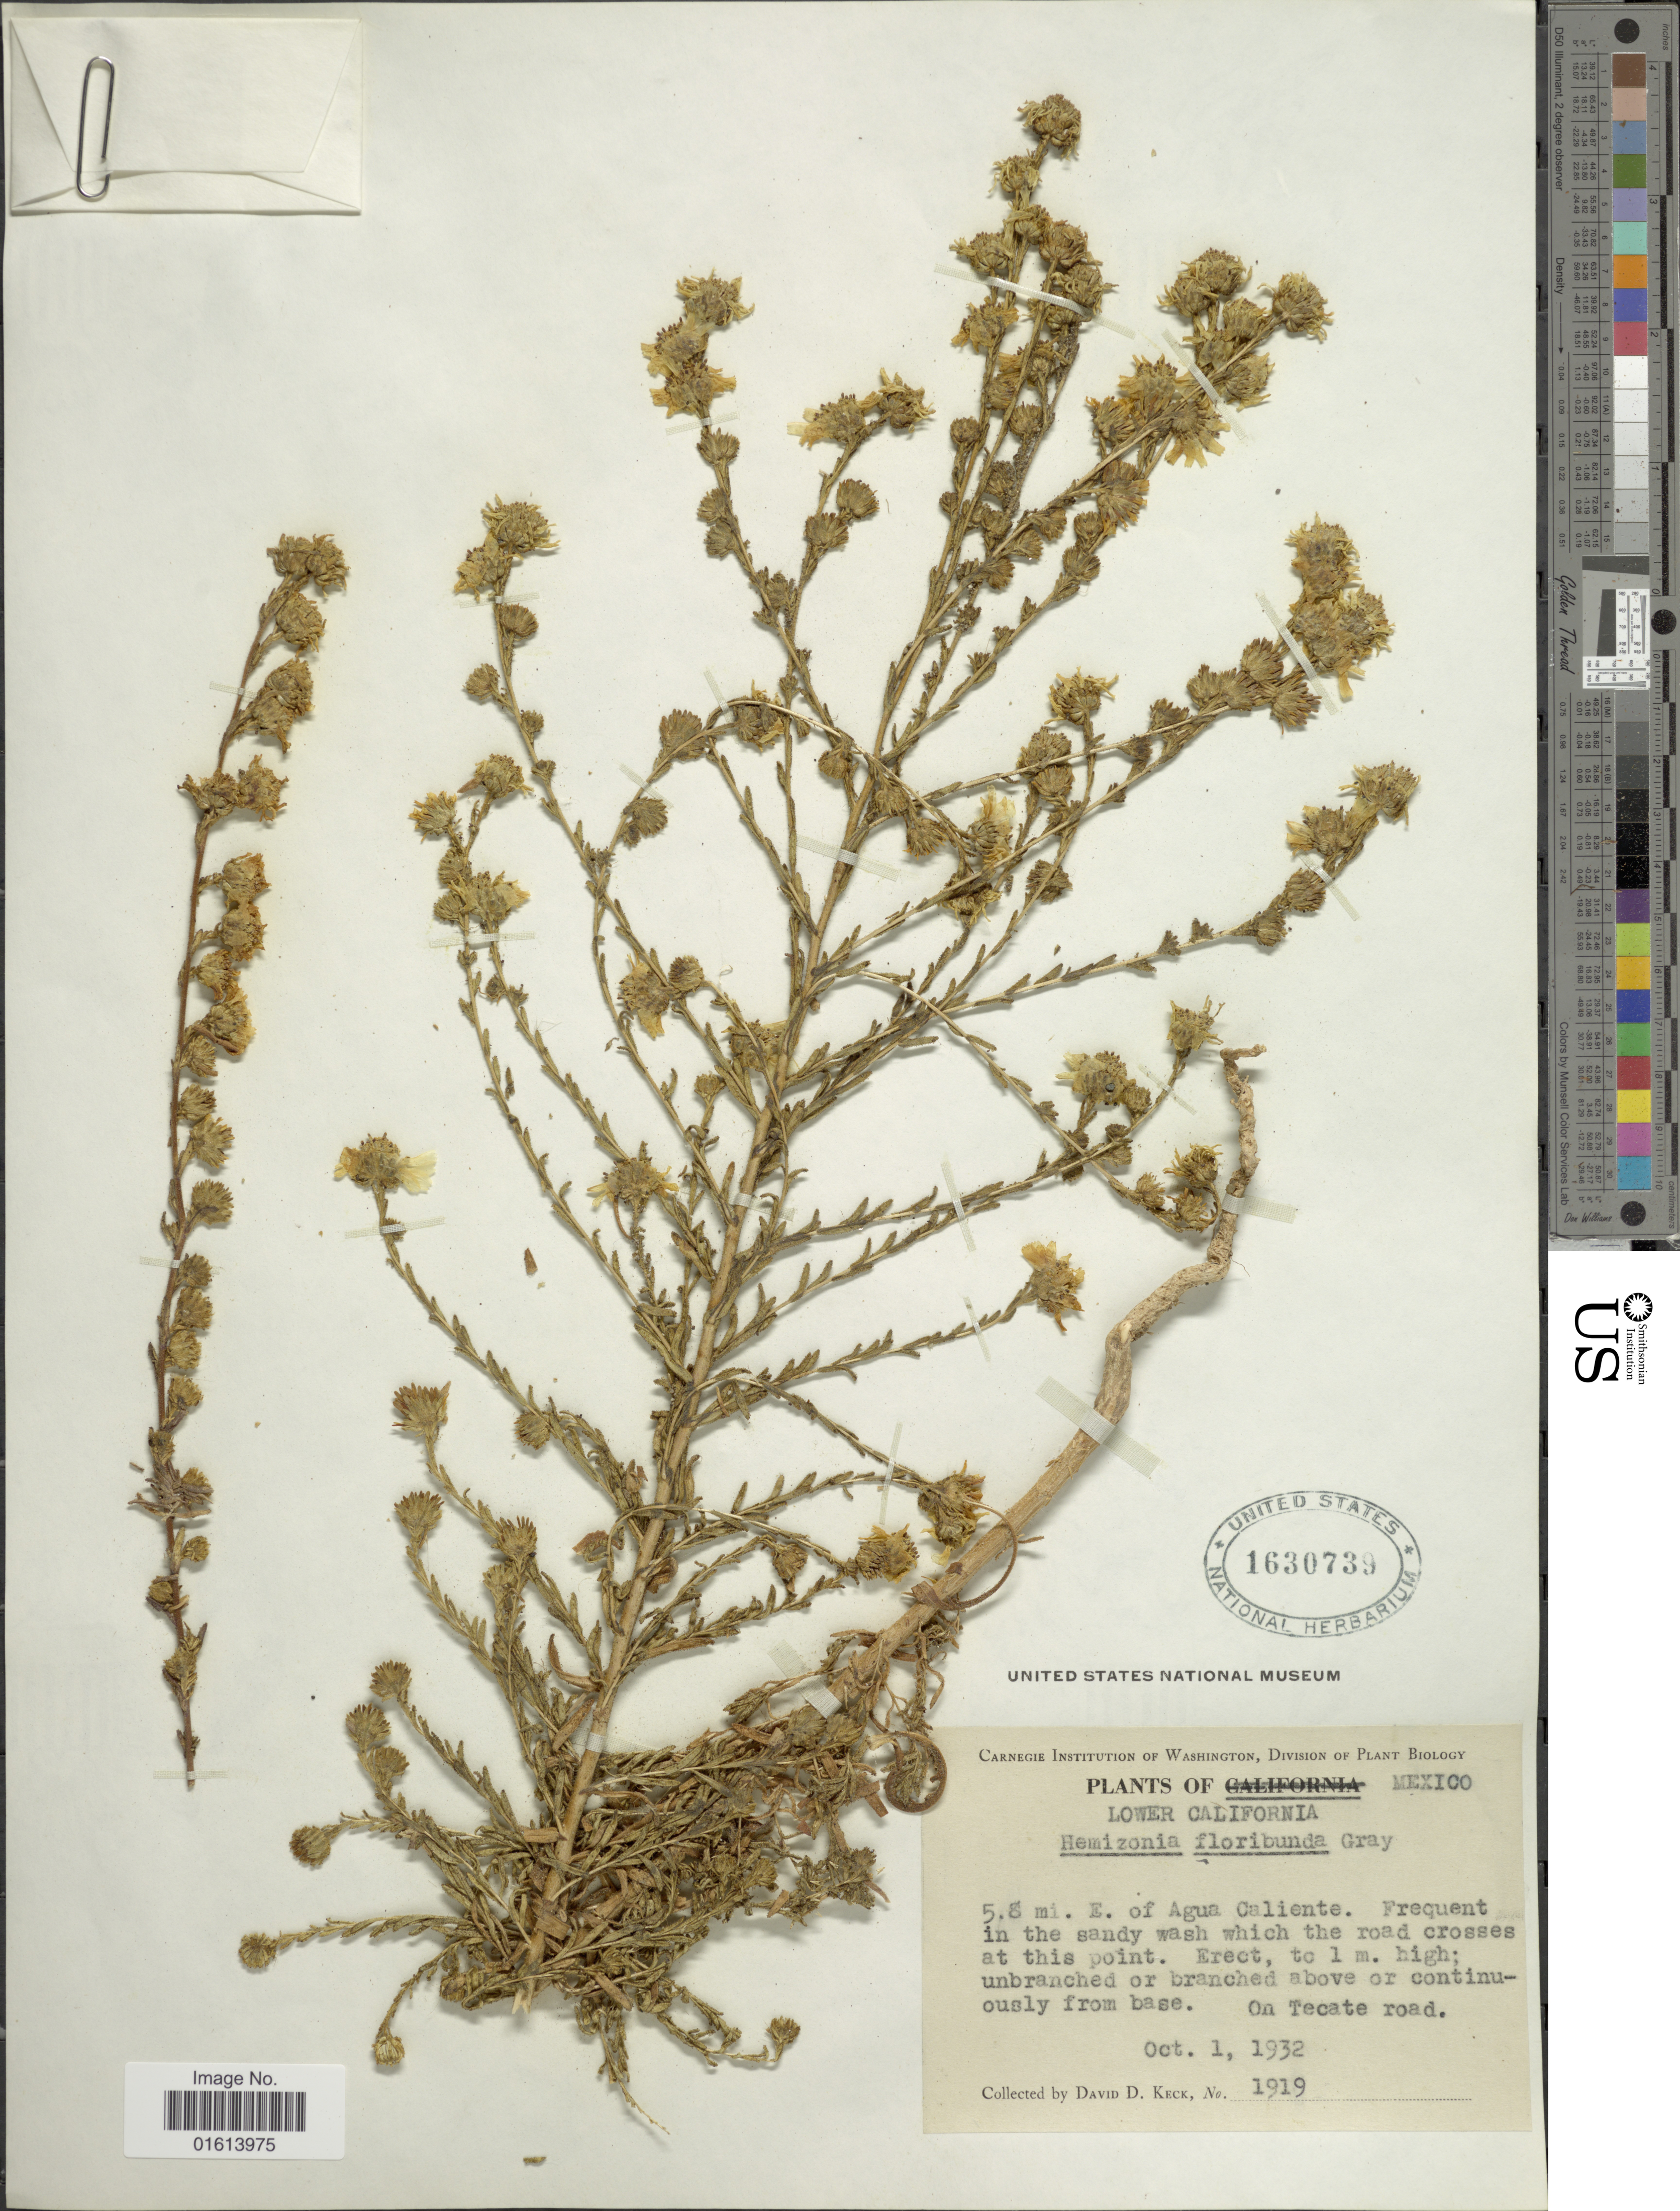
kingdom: Plantae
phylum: Tracheophyta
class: Magnoliopsida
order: Asterales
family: Asteraceae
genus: Deinandra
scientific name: Deinandra floribunda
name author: (A. Gray) Davidson & Moxley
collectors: D. D. Keck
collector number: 1919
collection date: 1932-10-01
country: Mexico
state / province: Baja California Norte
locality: Lower California, 5.8 mi. E. of Agua Caliente, on Tecate road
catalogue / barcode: US 1630739